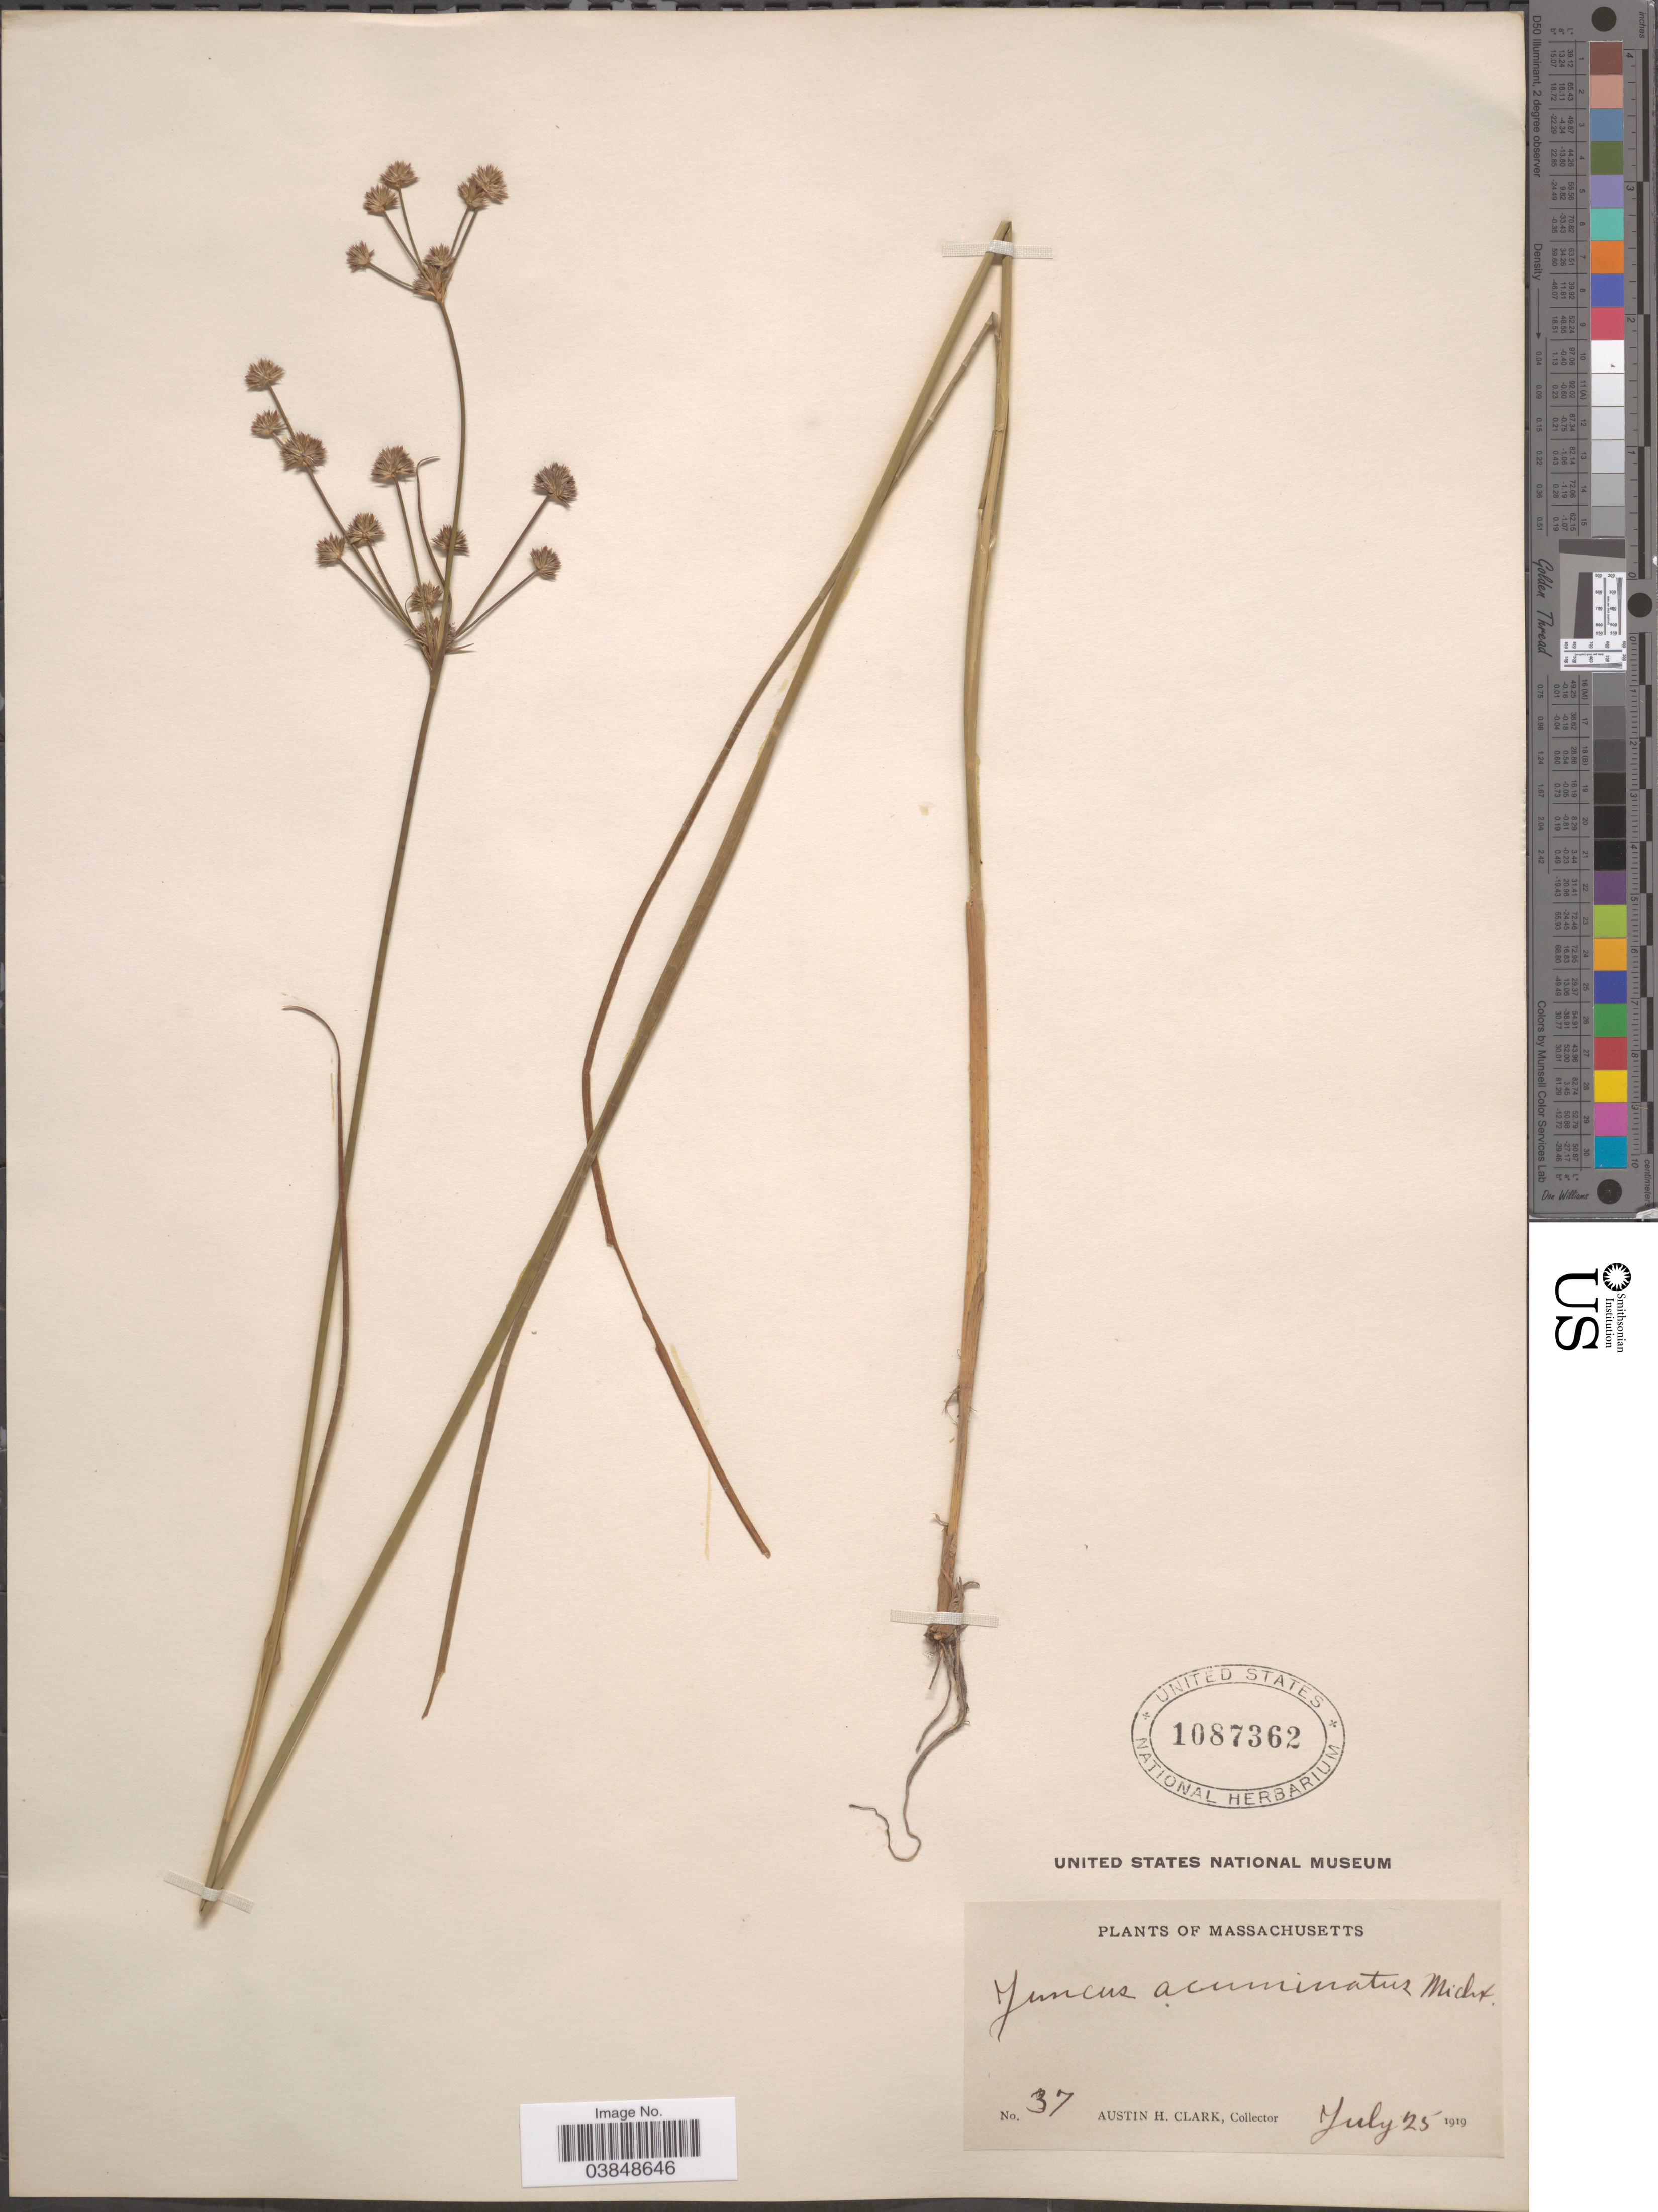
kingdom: Plantae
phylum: Tracheophyta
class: Liliopsida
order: Poales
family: Juncaceae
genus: Juncus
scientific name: Juncus acuminatus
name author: Michx.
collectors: A. H. Clark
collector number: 37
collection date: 1919-07-25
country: United States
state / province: Massachusetts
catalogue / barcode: US 1087362